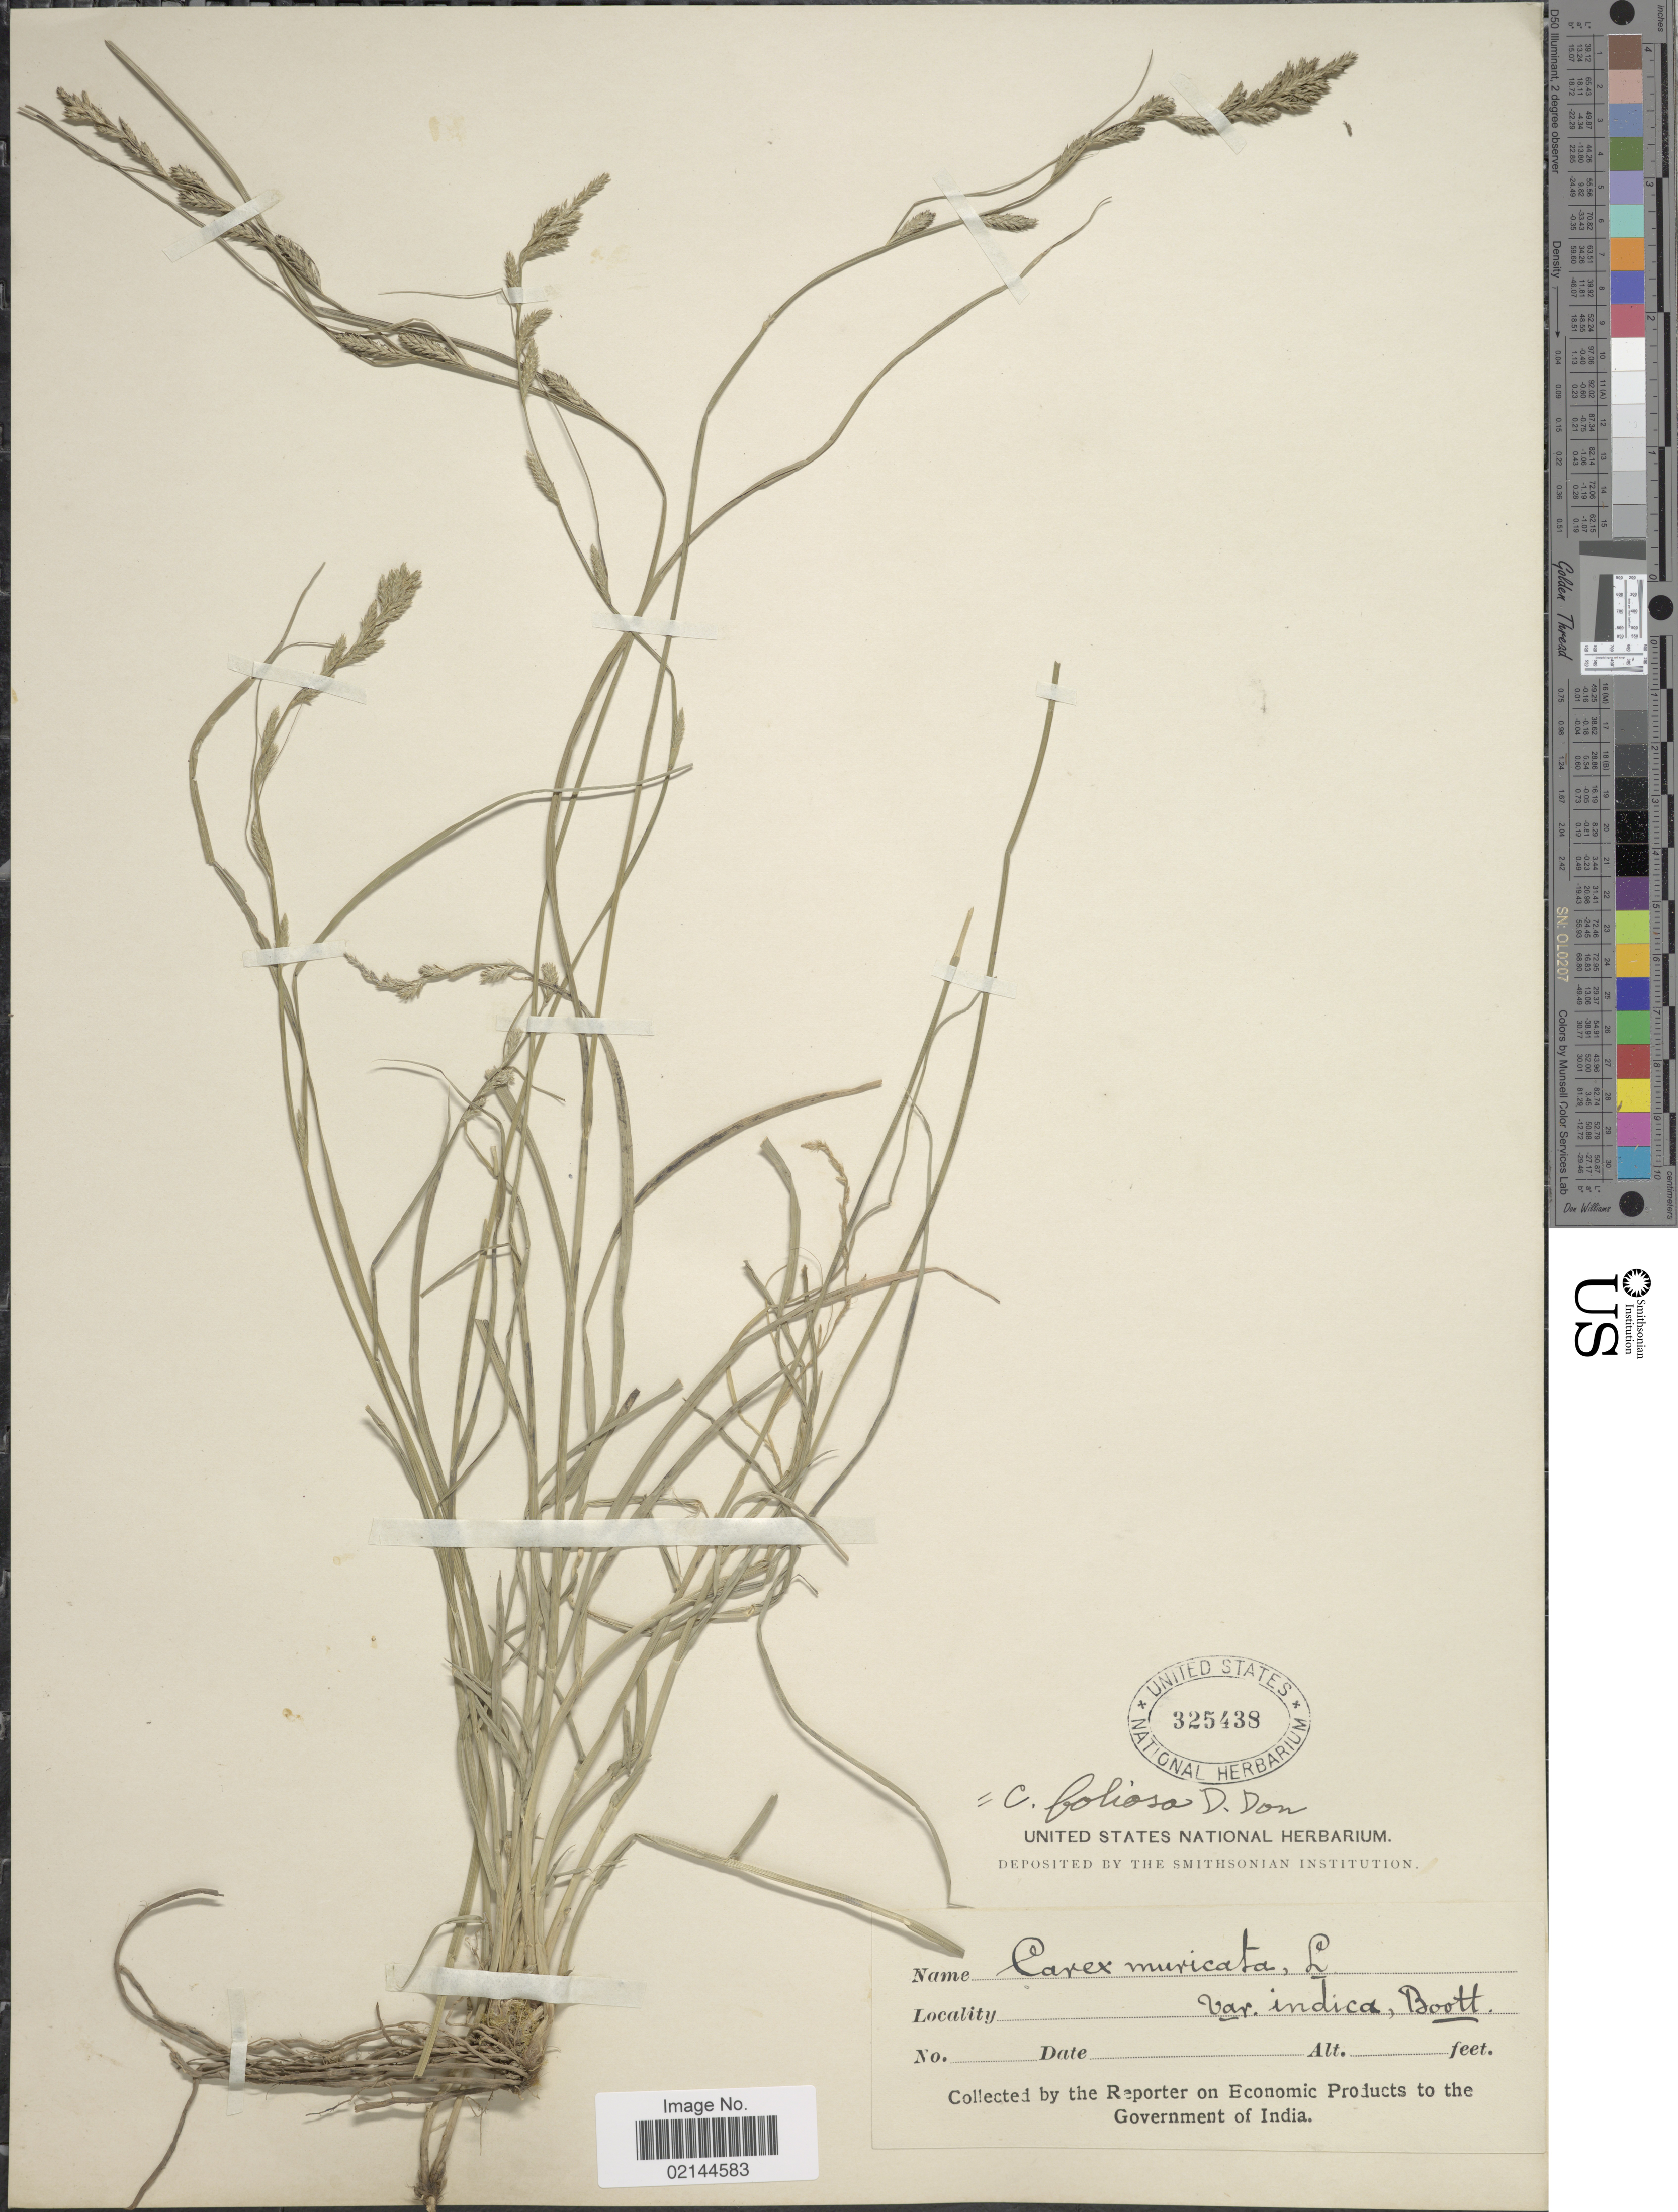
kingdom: Plantae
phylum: Tracheophyta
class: Liliopsida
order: Poales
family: Cyperaceae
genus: Carex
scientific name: Carex foliosa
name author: D. Don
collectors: G. Reporter on Economic Products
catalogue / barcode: US 325438